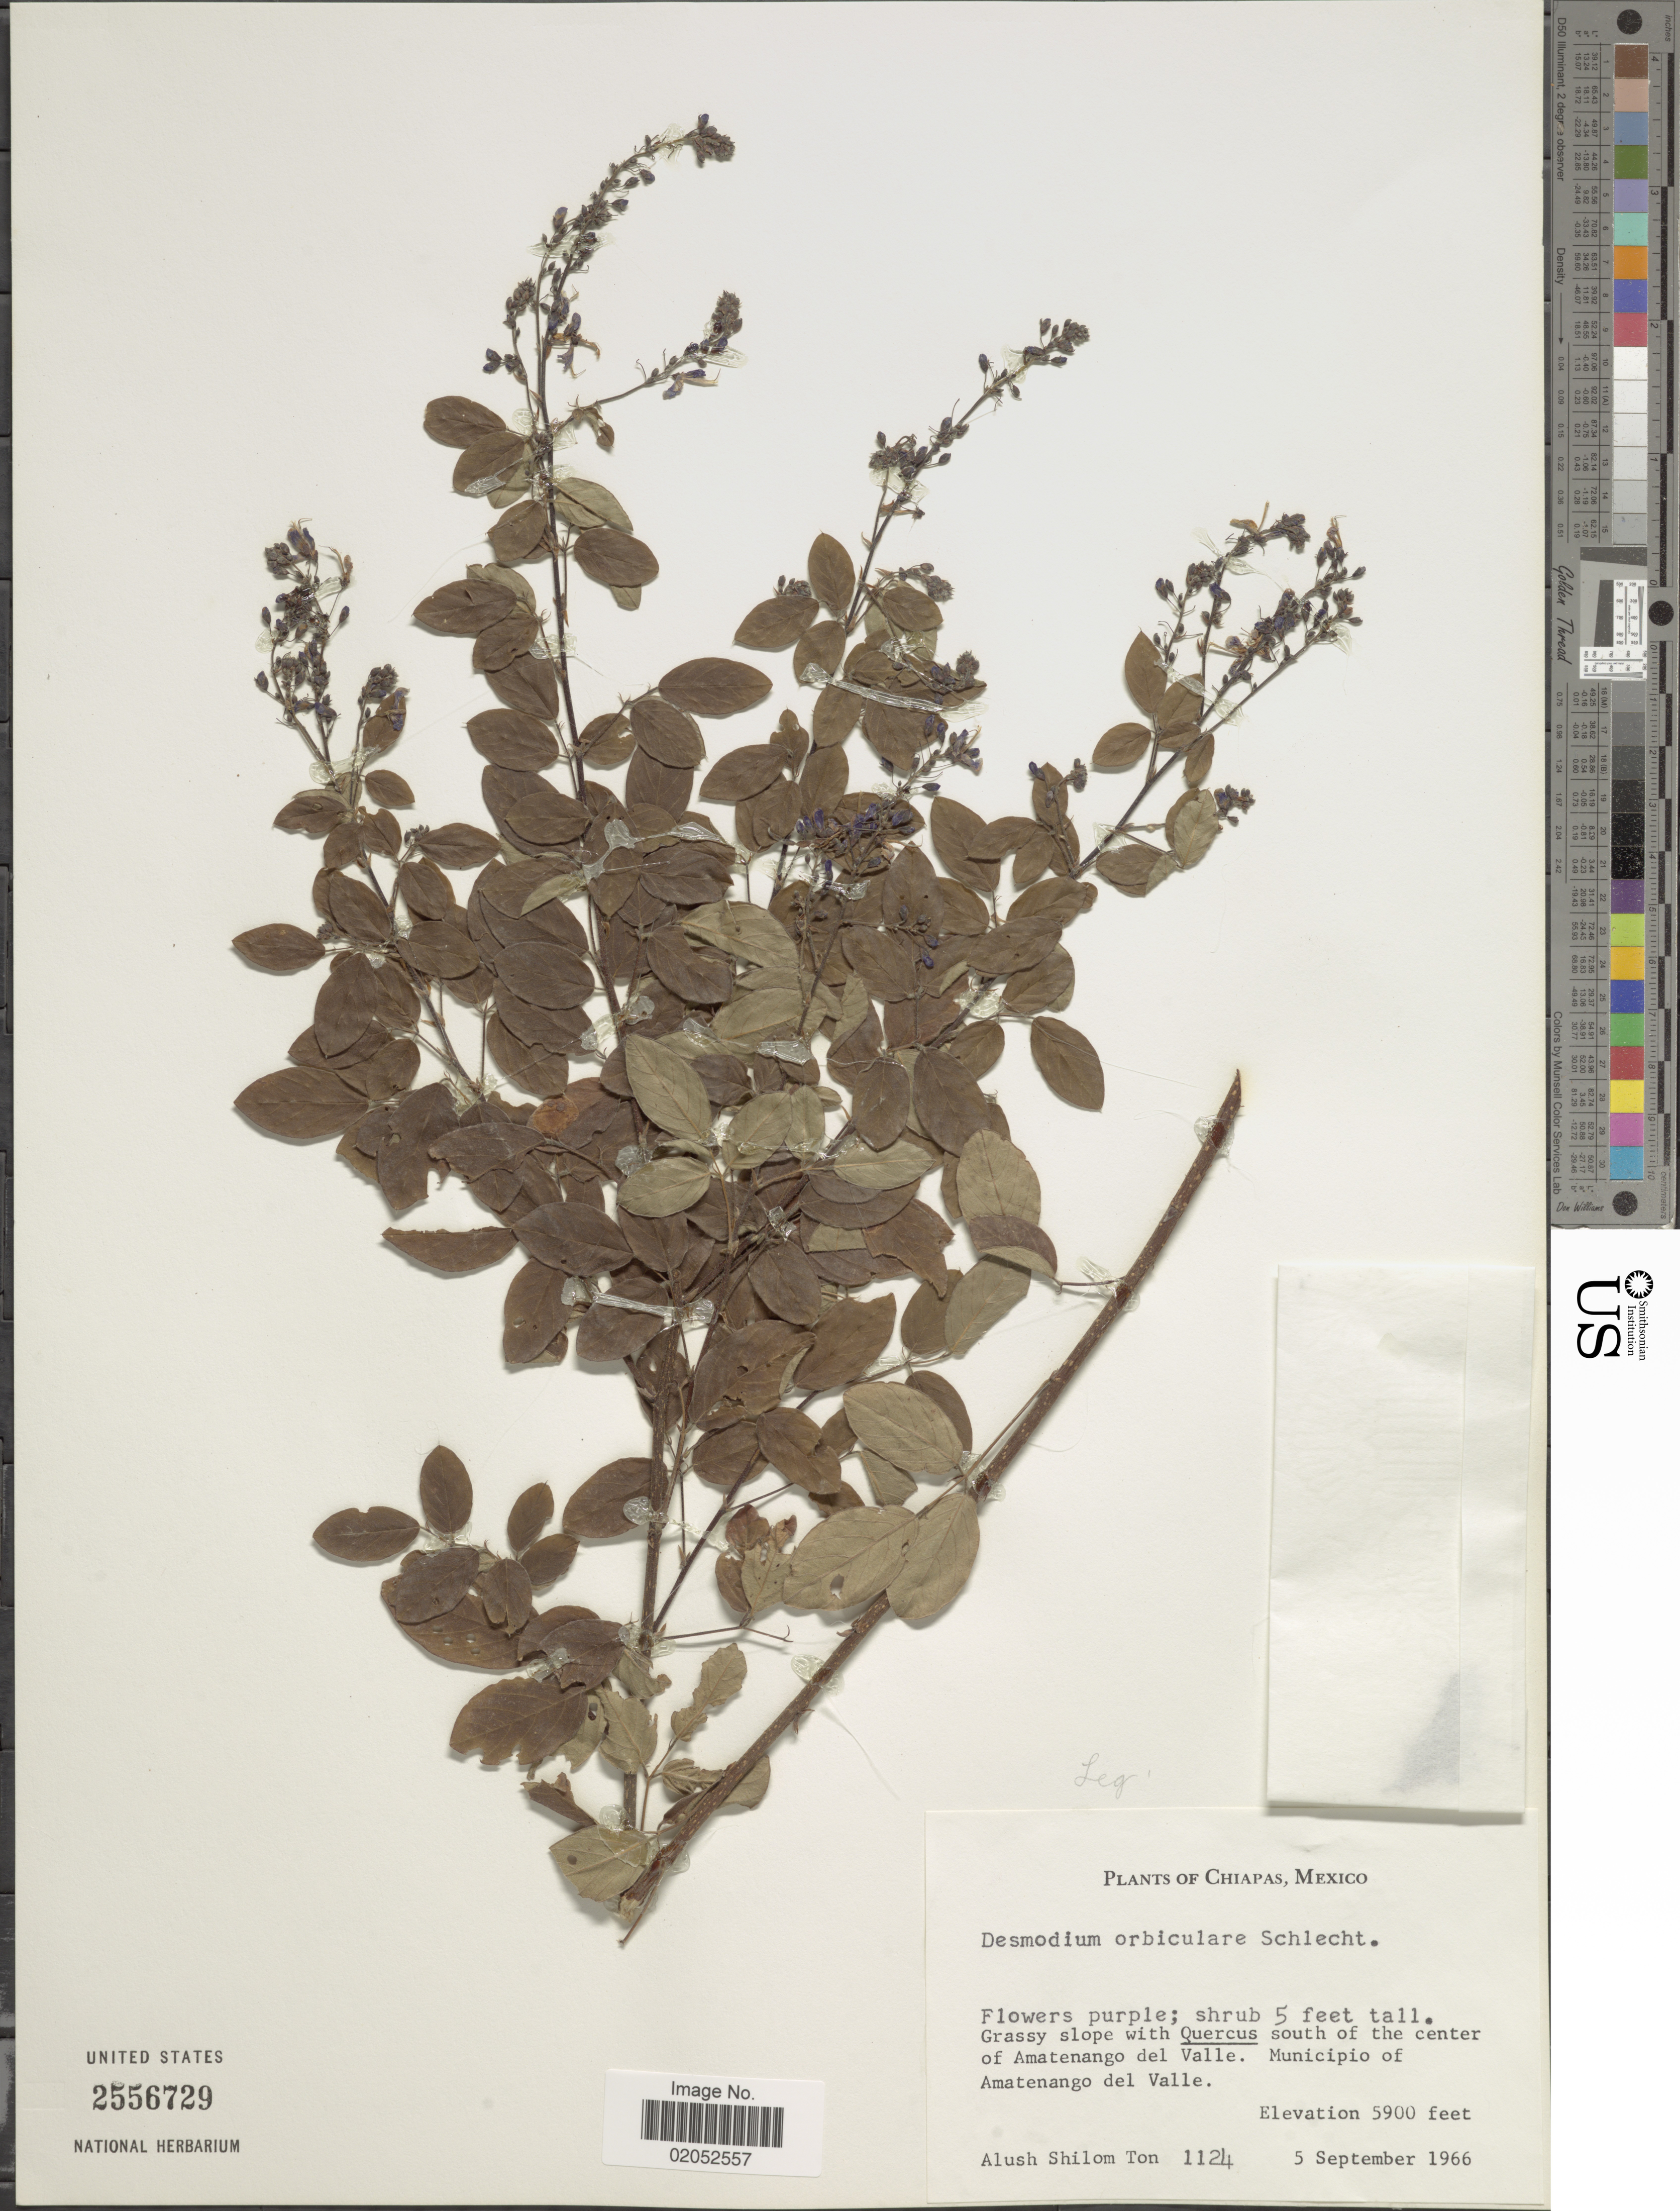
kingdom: Plantae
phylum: Tracheophyta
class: Magnoliopsida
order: Fabales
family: Fabaceae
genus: Desmodium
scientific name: Desmodium orbiculare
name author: Schltdl.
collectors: A. S. Ton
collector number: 1124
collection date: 1966-09-05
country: Mexico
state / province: Chiapas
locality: South of the center of Amatenango del Valle. Municipio of Amatenango del Valle.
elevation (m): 1798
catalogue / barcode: US 2556729